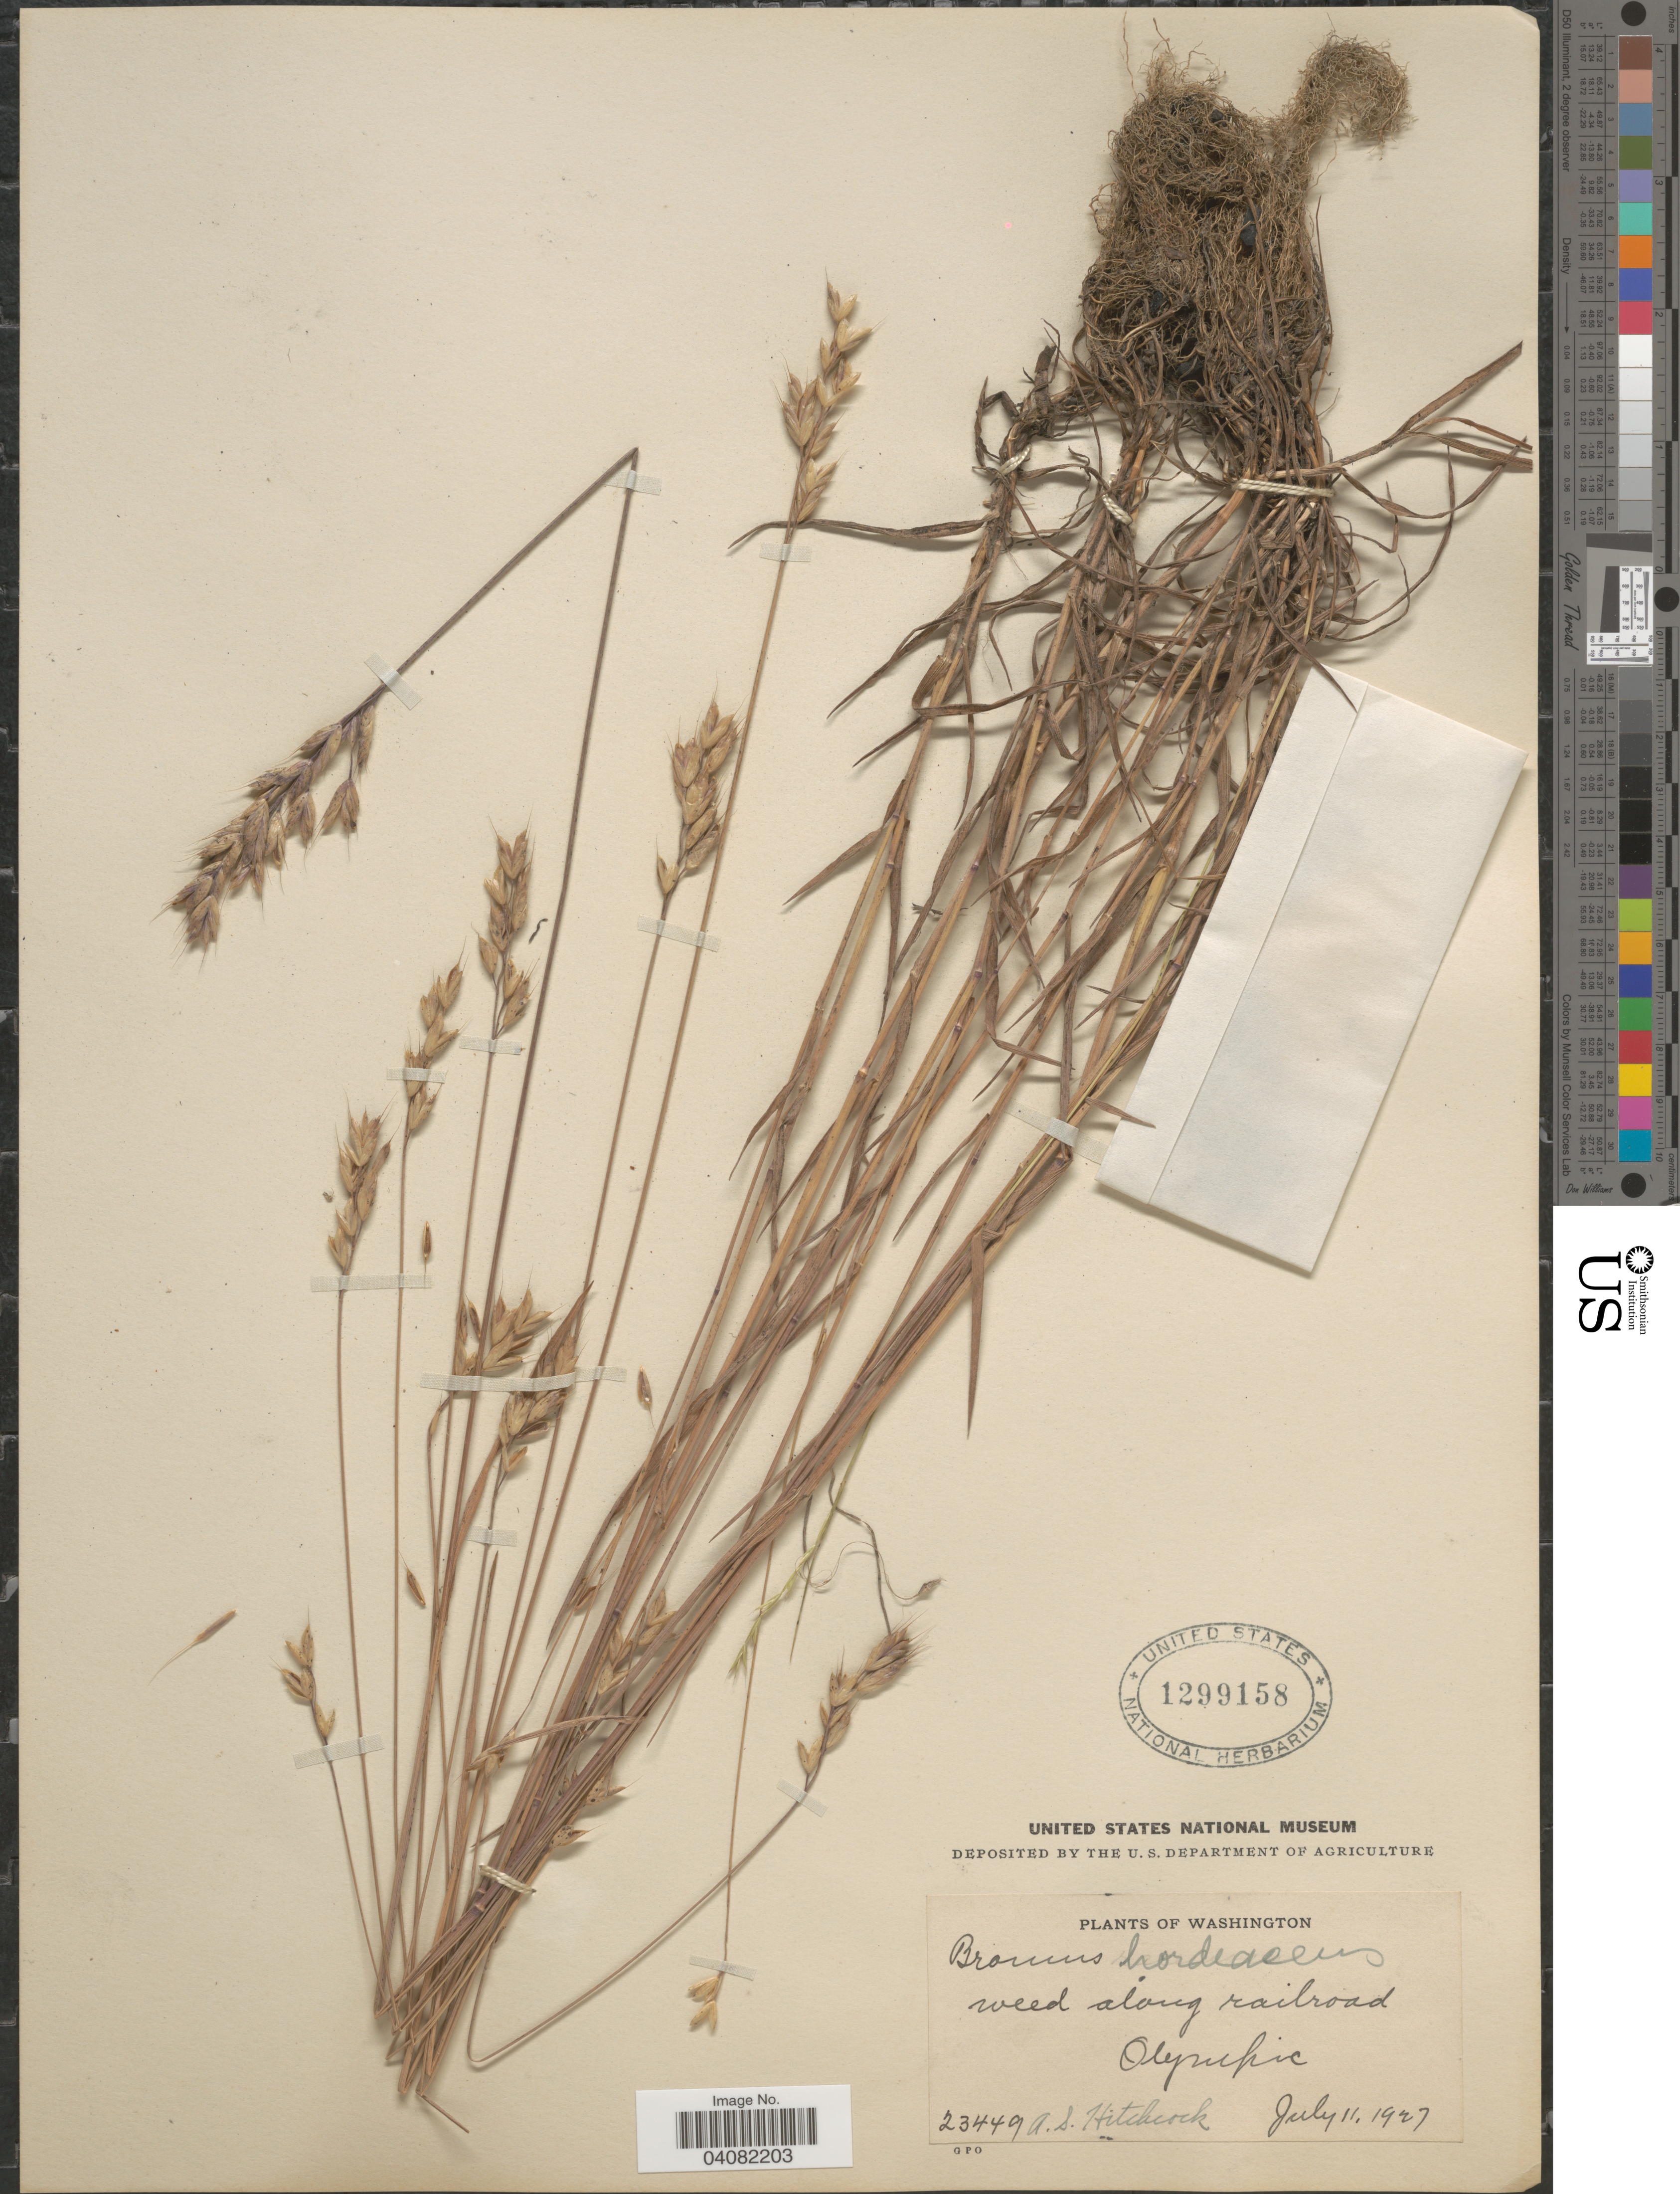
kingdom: Plantae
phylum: Tracheophyta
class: Liliopsida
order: Poales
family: Poaceae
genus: Bromus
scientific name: Bromus hordeaceus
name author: L.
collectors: A. S. Hitchcock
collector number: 23449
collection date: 1927-07-11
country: United States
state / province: Washington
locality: Along railroad Olympic.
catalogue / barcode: US 1299158